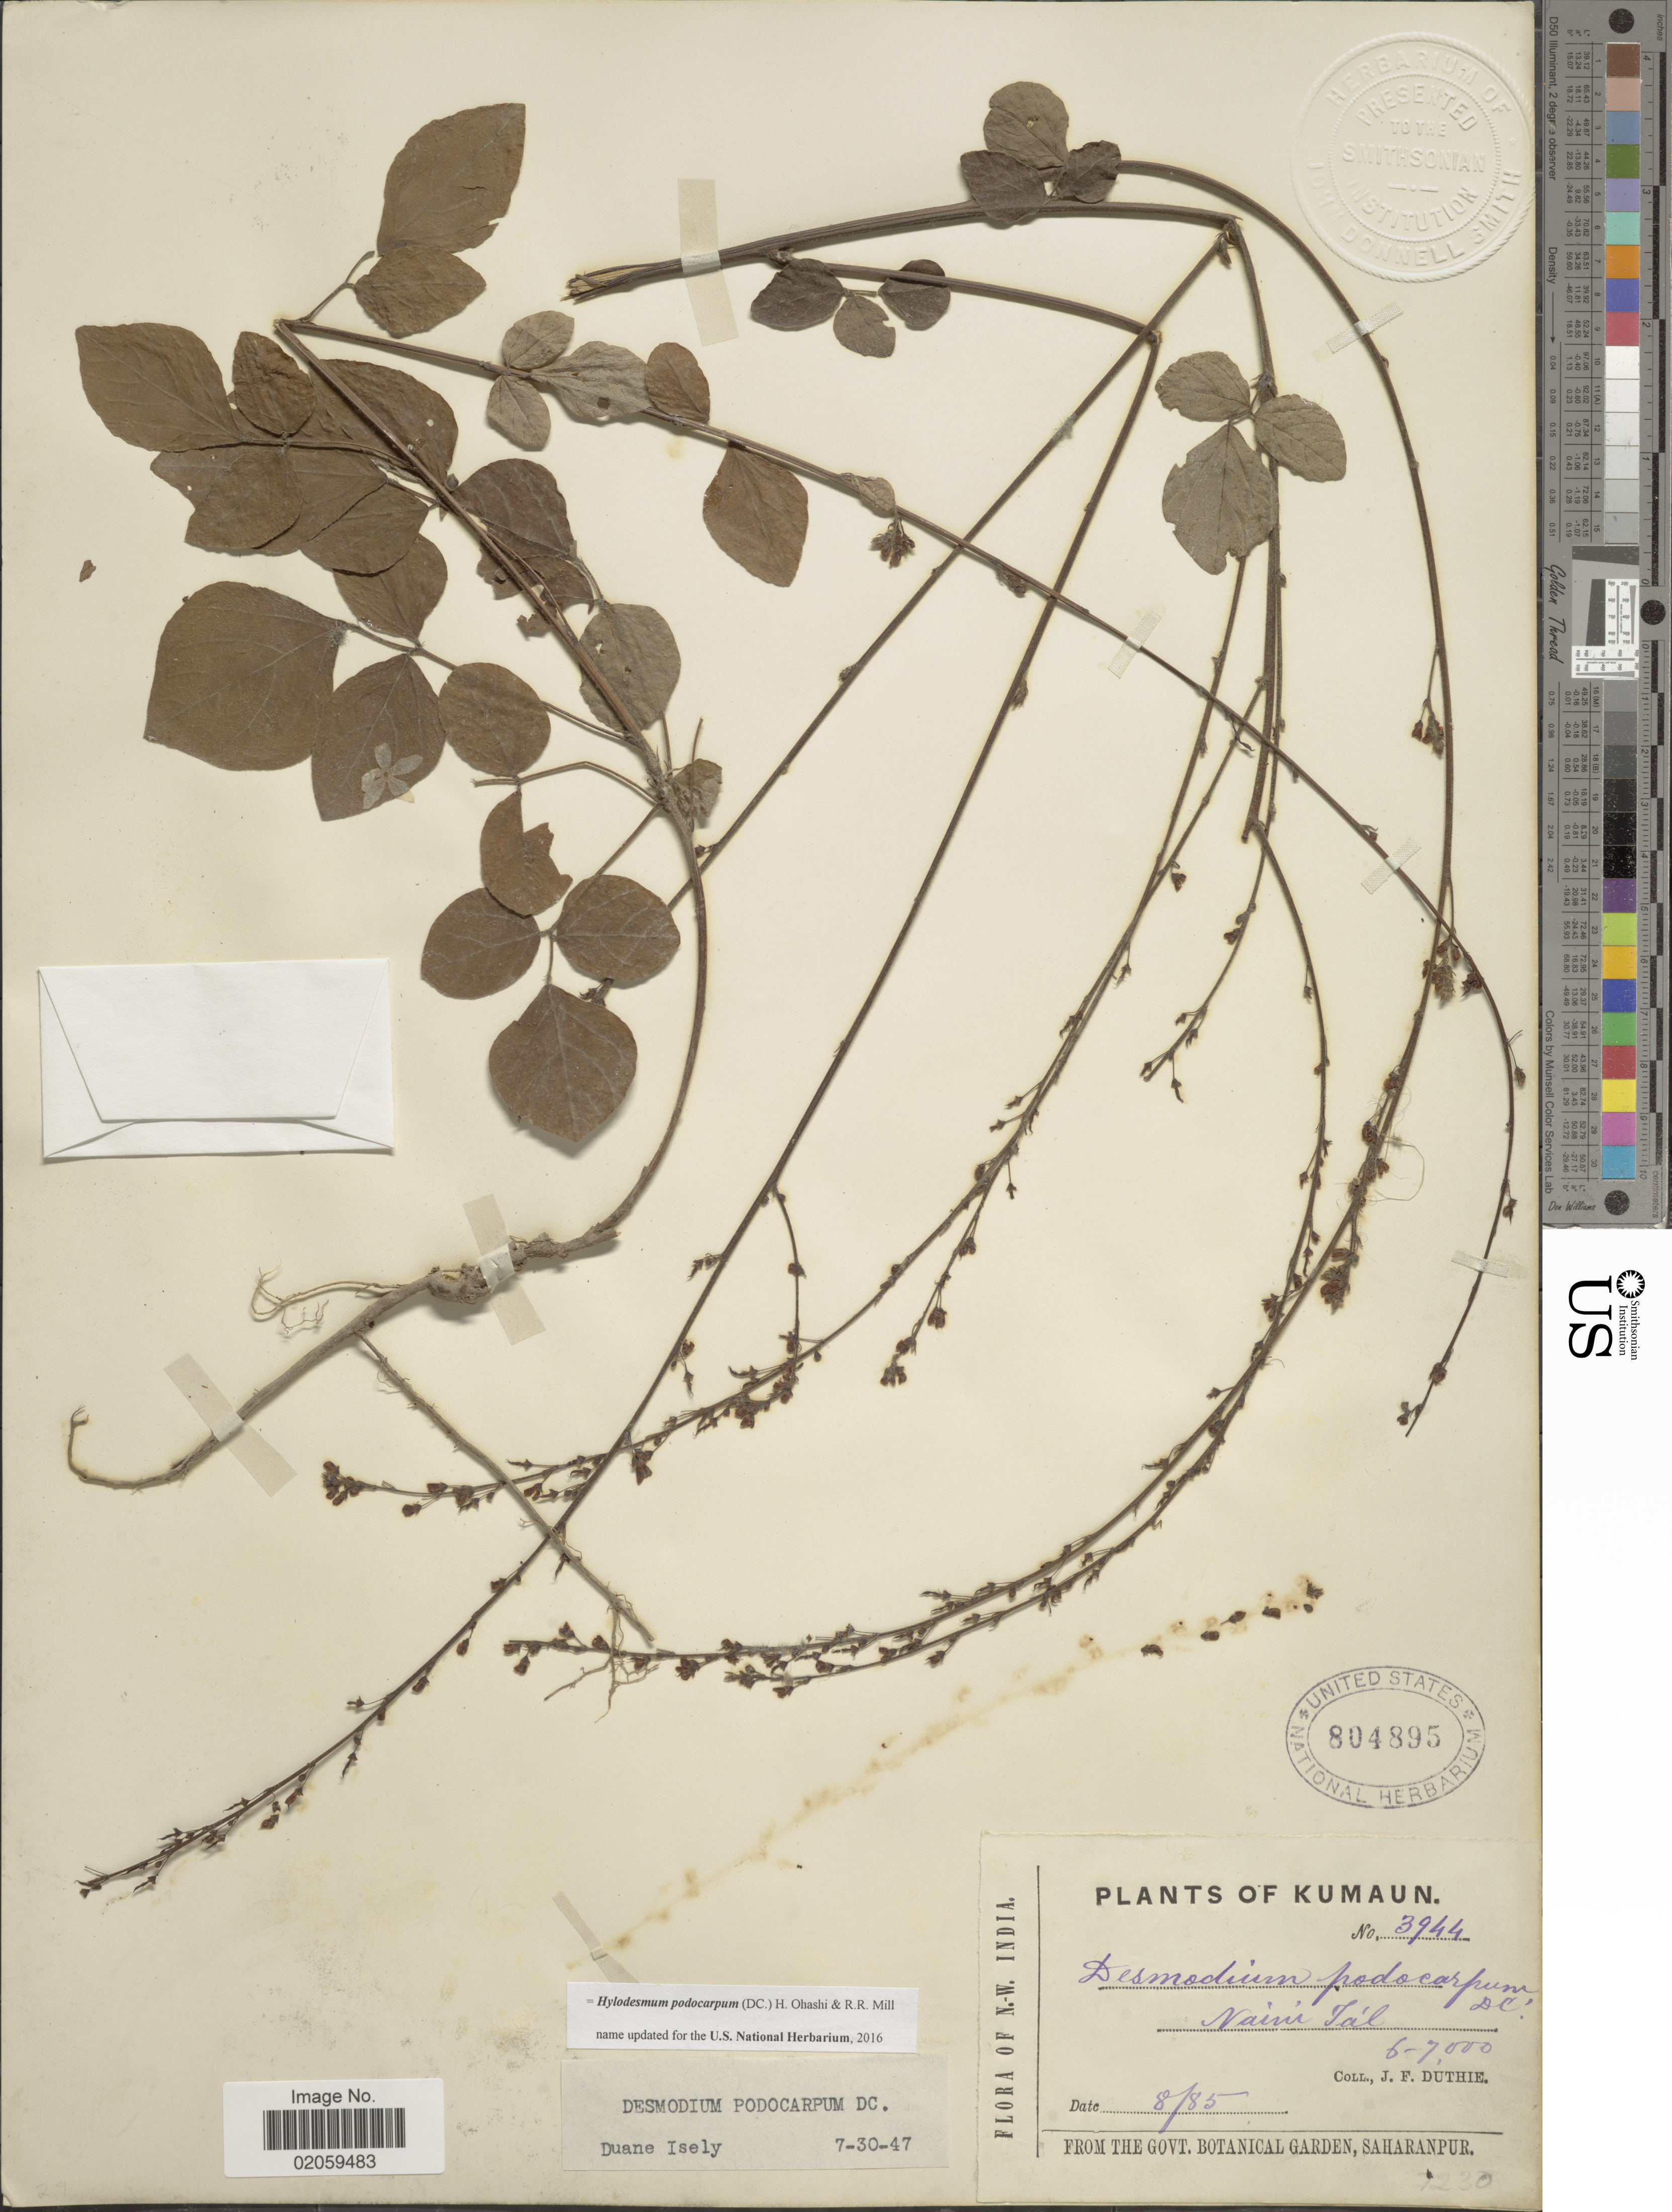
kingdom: Plantae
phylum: Tracheophyta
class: Magnoliopsida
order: Fabales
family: Fabaceae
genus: Hylodesmum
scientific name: Hylodesmum podocarpum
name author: (DC.) H. Ohashi & R.R. Mill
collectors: J. F. Duthie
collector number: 3944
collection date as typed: Transcribed d/m/y: /8/85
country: India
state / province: Uttarakhand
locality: Kumaun, Naini Tal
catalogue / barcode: US 804895